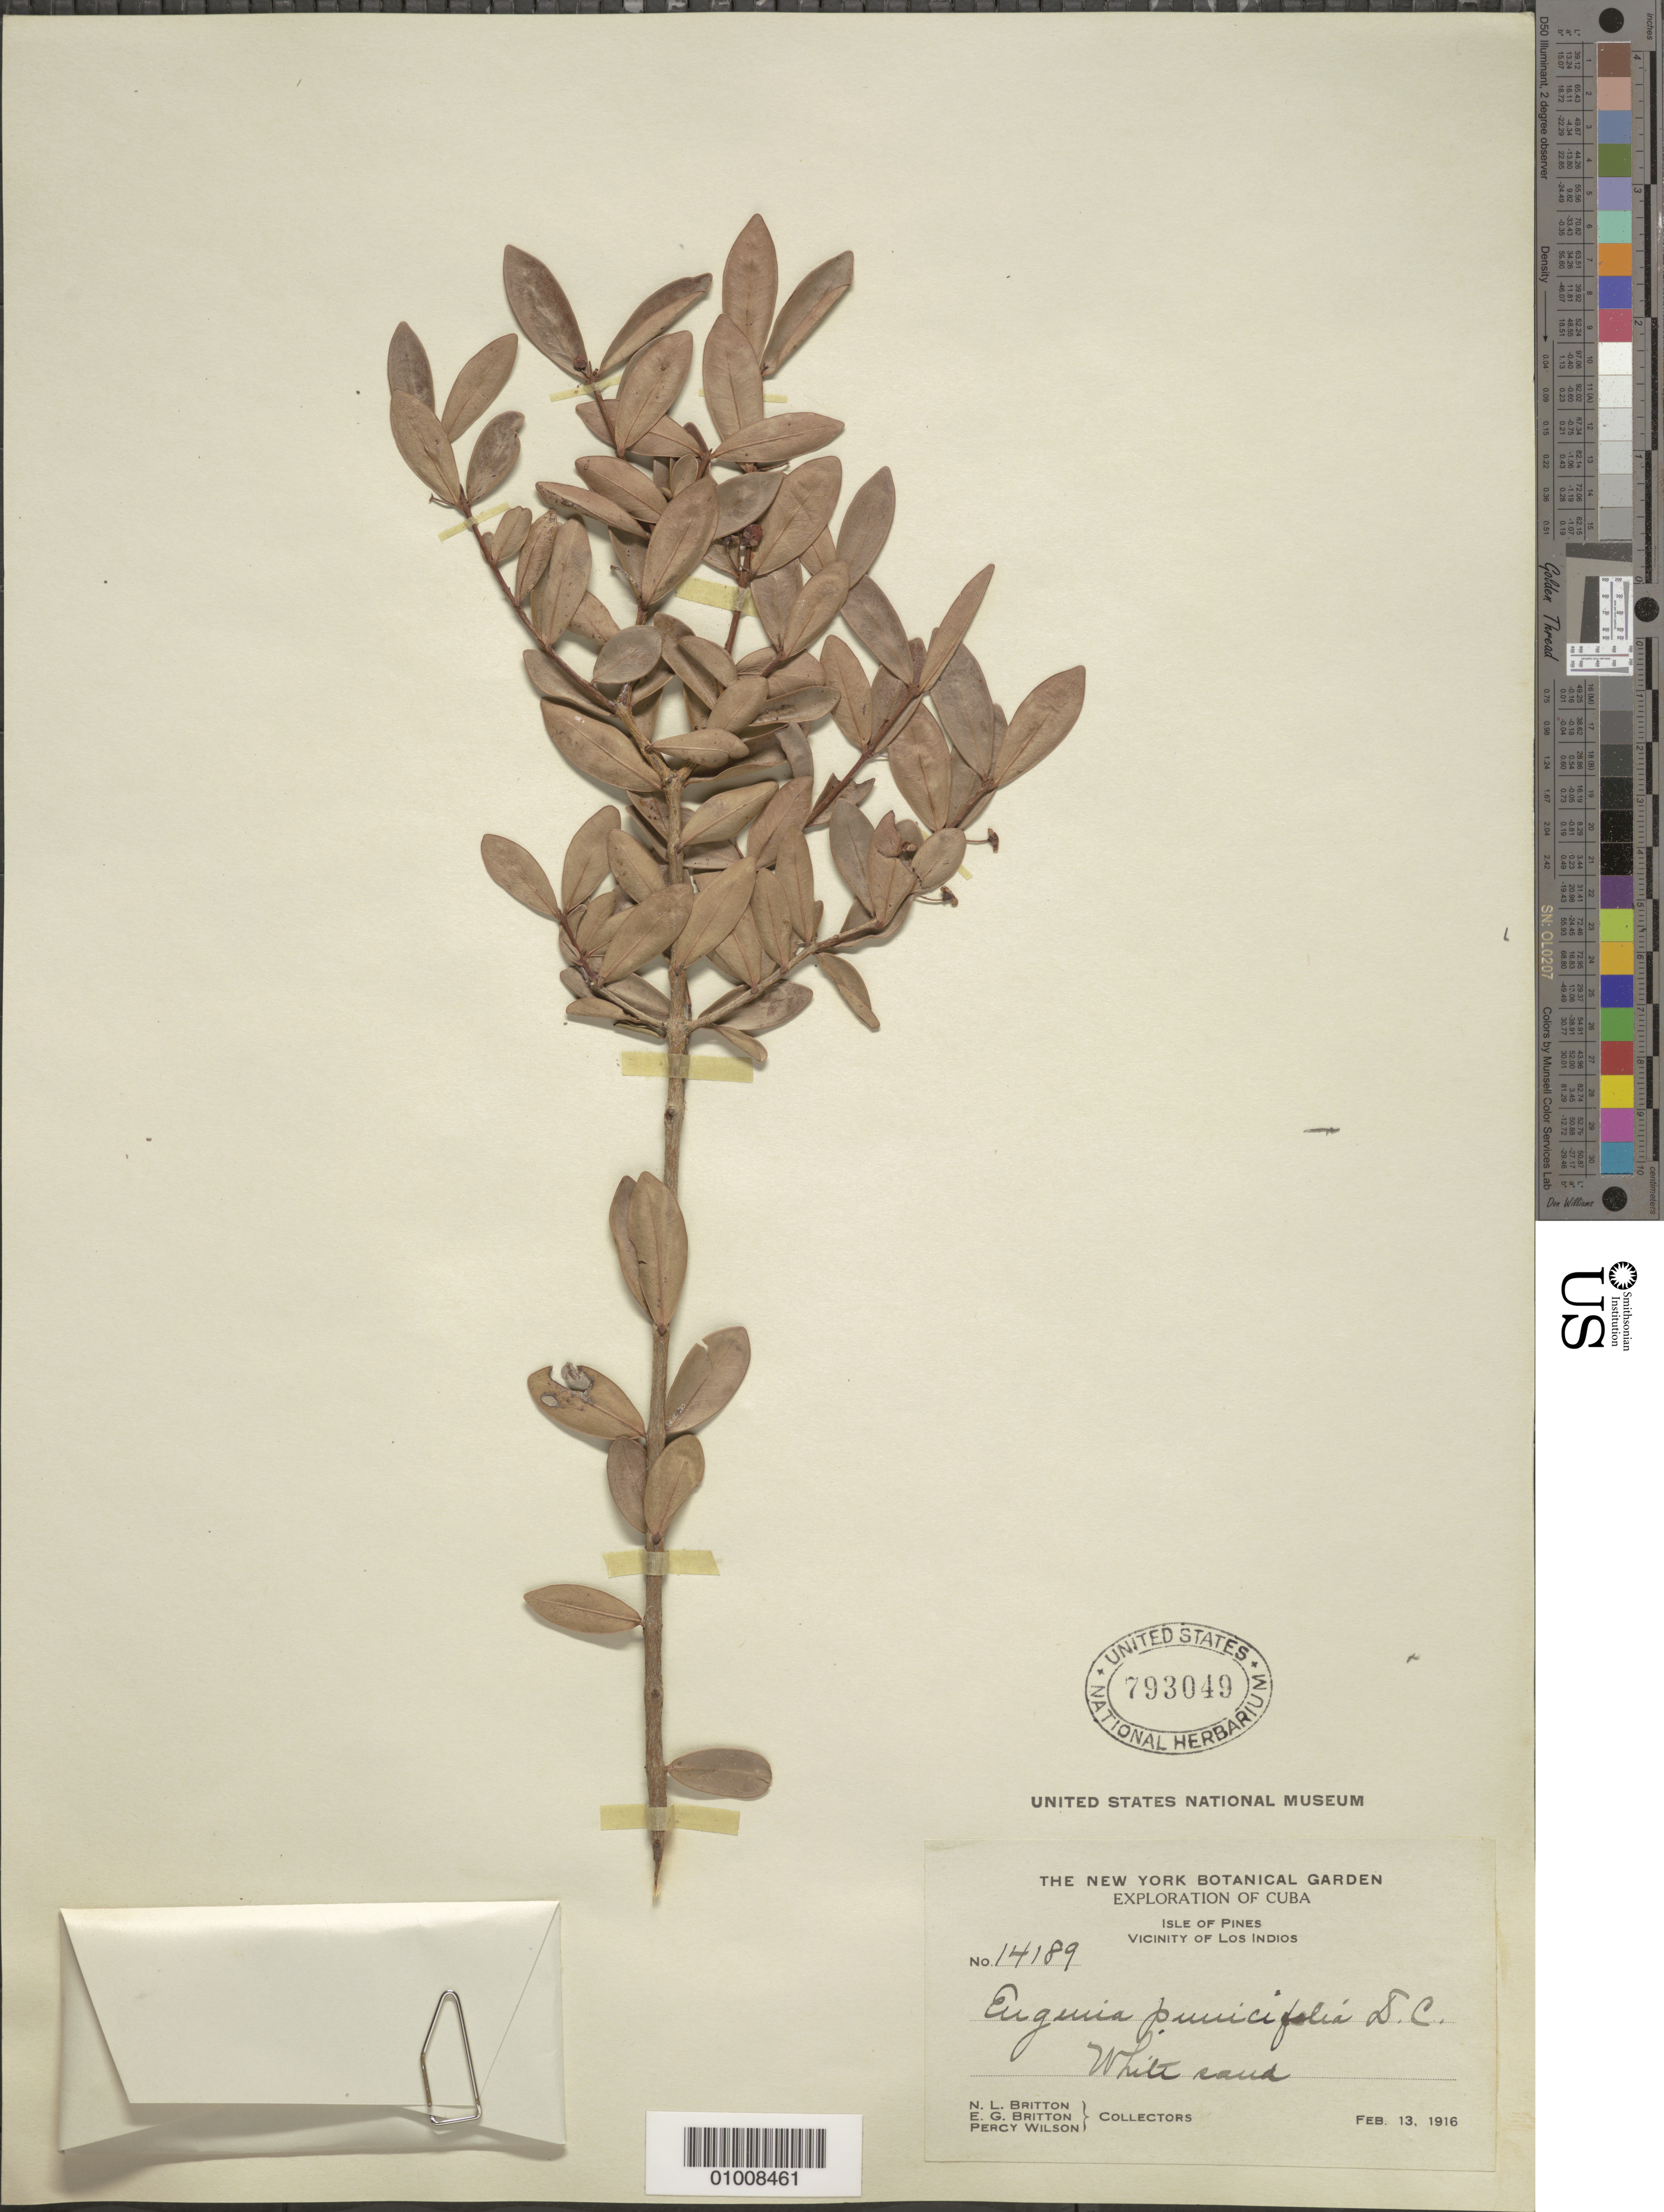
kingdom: Plantae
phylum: Tracheophyta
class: Magnoliopsida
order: Myrtales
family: Myrtaceae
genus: Eugenia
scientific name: Eugenia punicifolia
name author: (Kunth) DC.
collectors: N. Britton, E. G. Britton & P. Wilson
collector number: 14189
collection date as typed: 13 Feb 1916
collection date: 1916-02-13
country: Cuba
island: Isla de la Juventud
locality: Vicinity of Los Indios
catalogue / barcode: US 793049